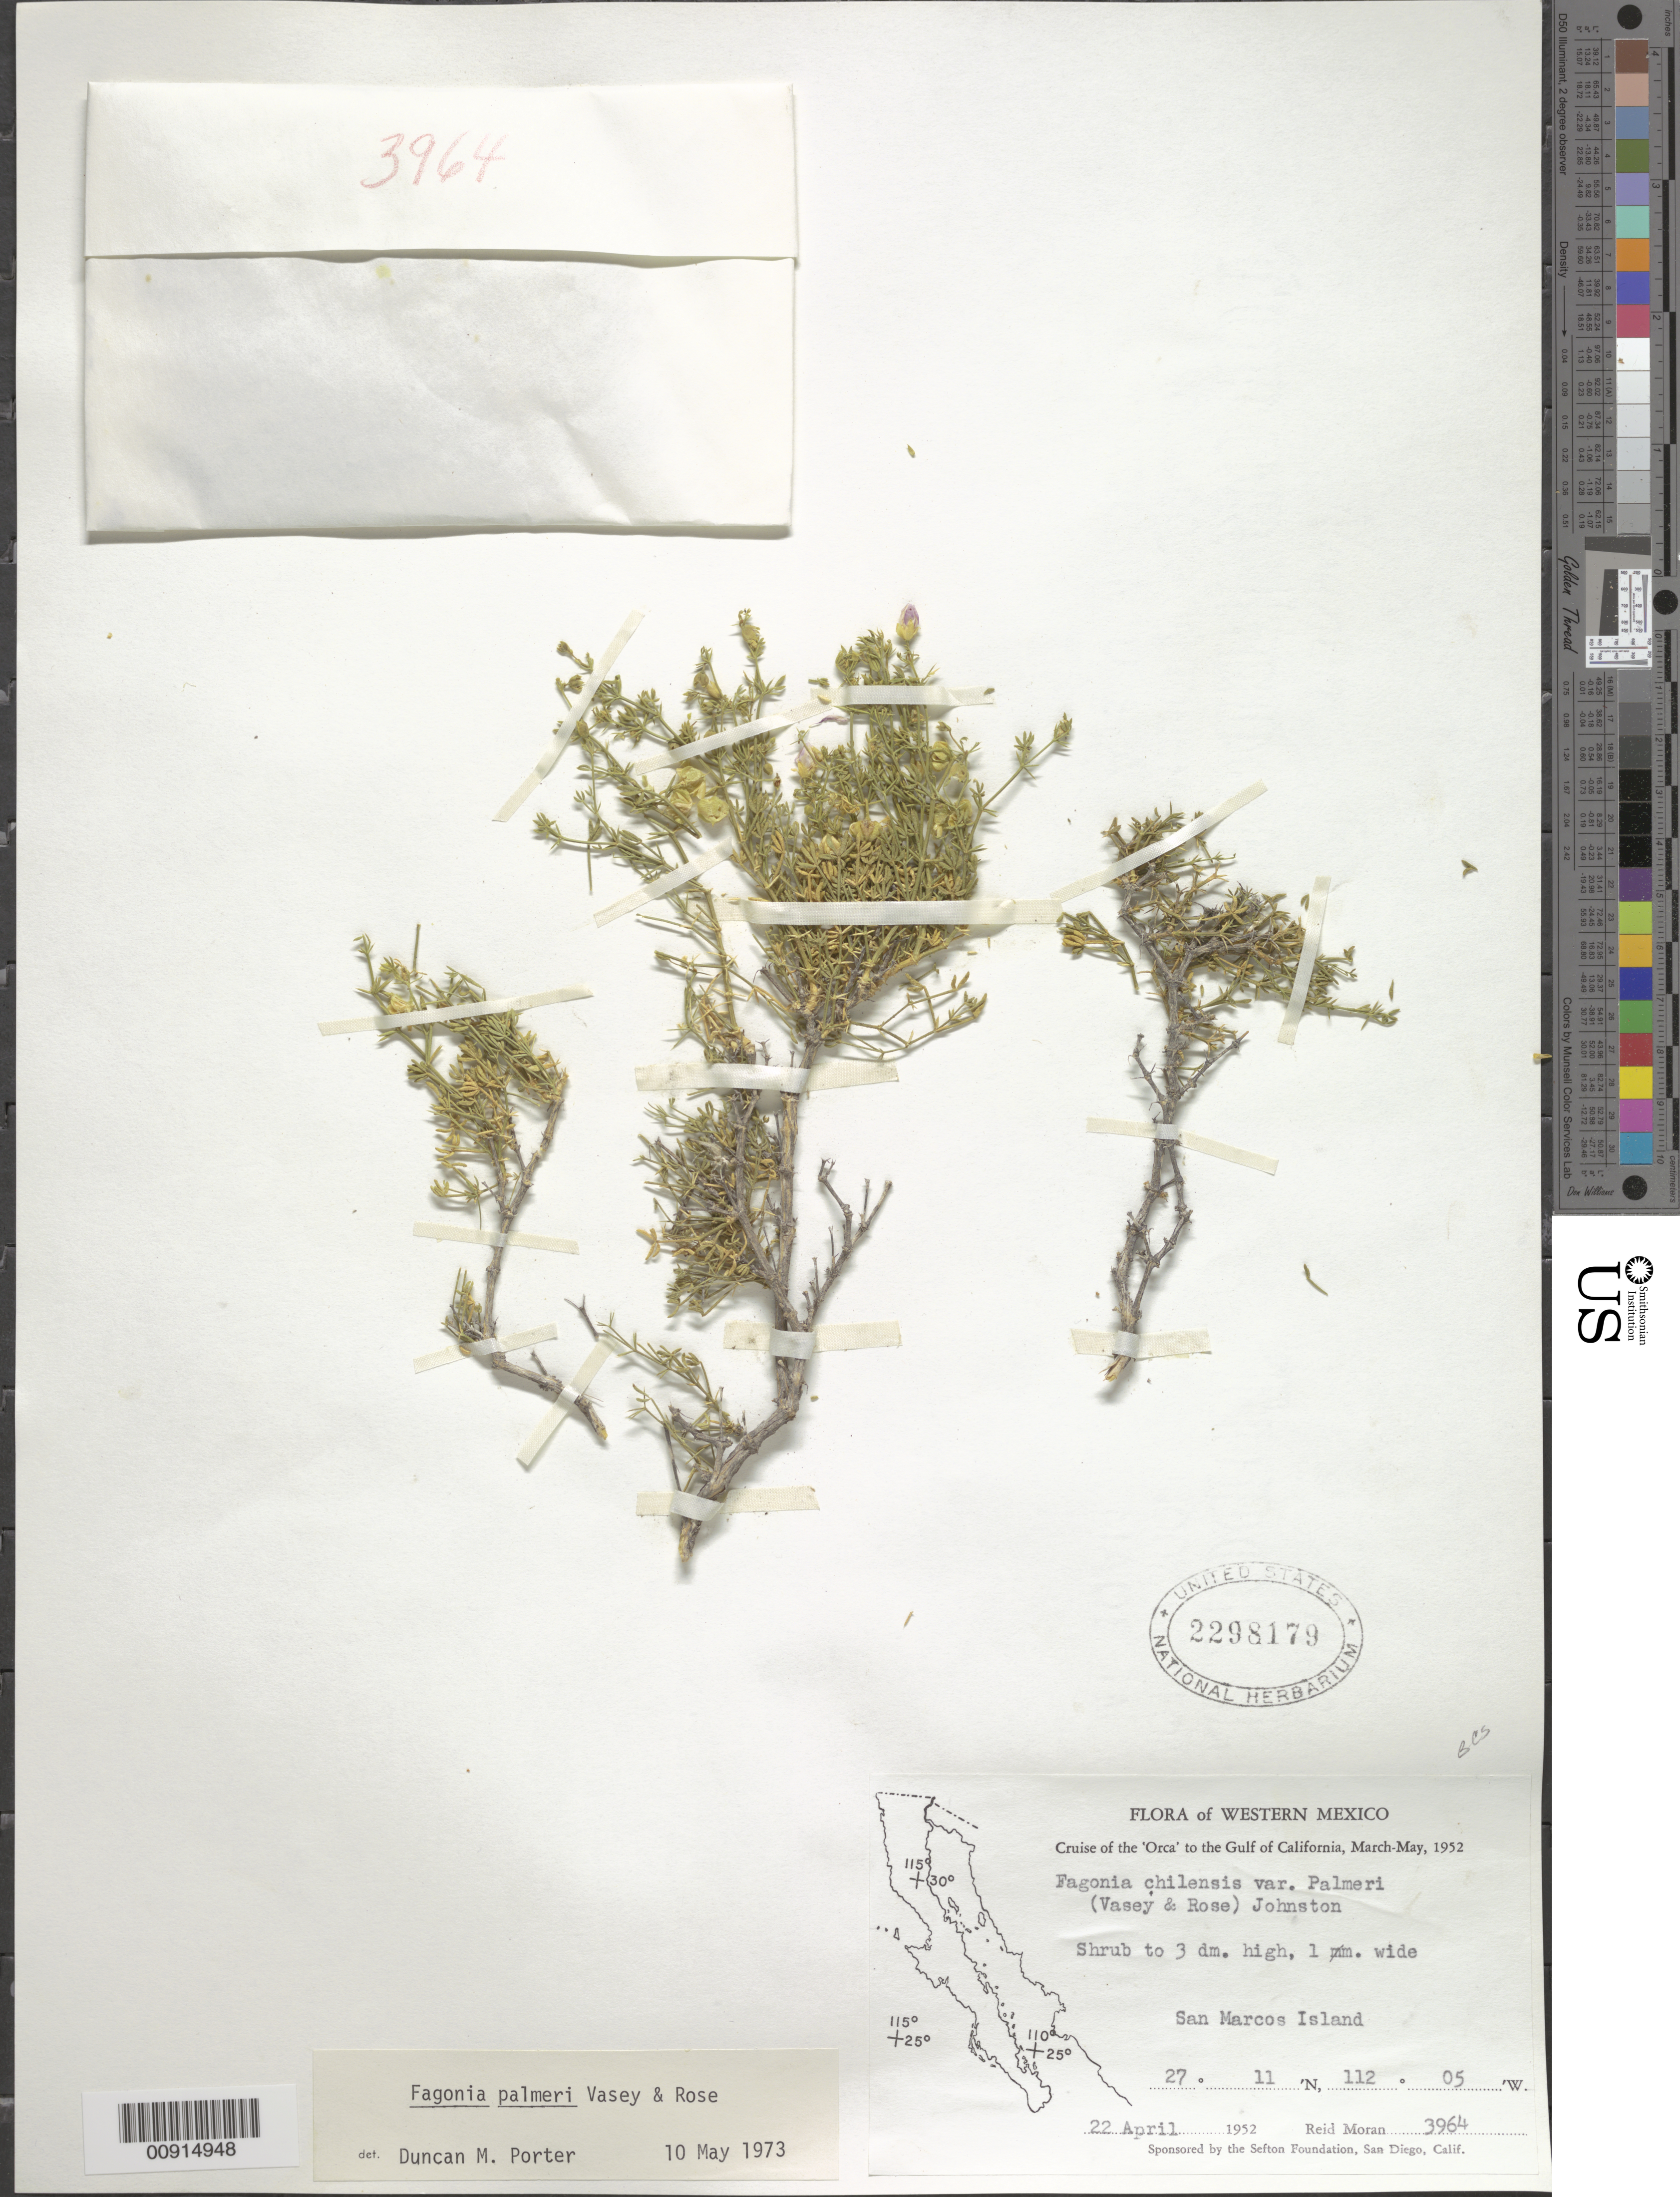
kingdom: Plantae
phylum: Tracheophyta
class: Magnoliopsida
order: Zygophyllales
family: Zygophyllaceae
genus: Fagonia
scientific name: Fagonia palmeri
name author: Vasey & Rose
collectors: R. V. Moran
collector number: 3964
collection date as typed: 22 Apr 1952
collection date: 1952-04-22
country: Mexico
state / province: Baja California Sur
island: San Marcos I.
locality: San Marcos Island.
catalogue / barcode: US 2298179